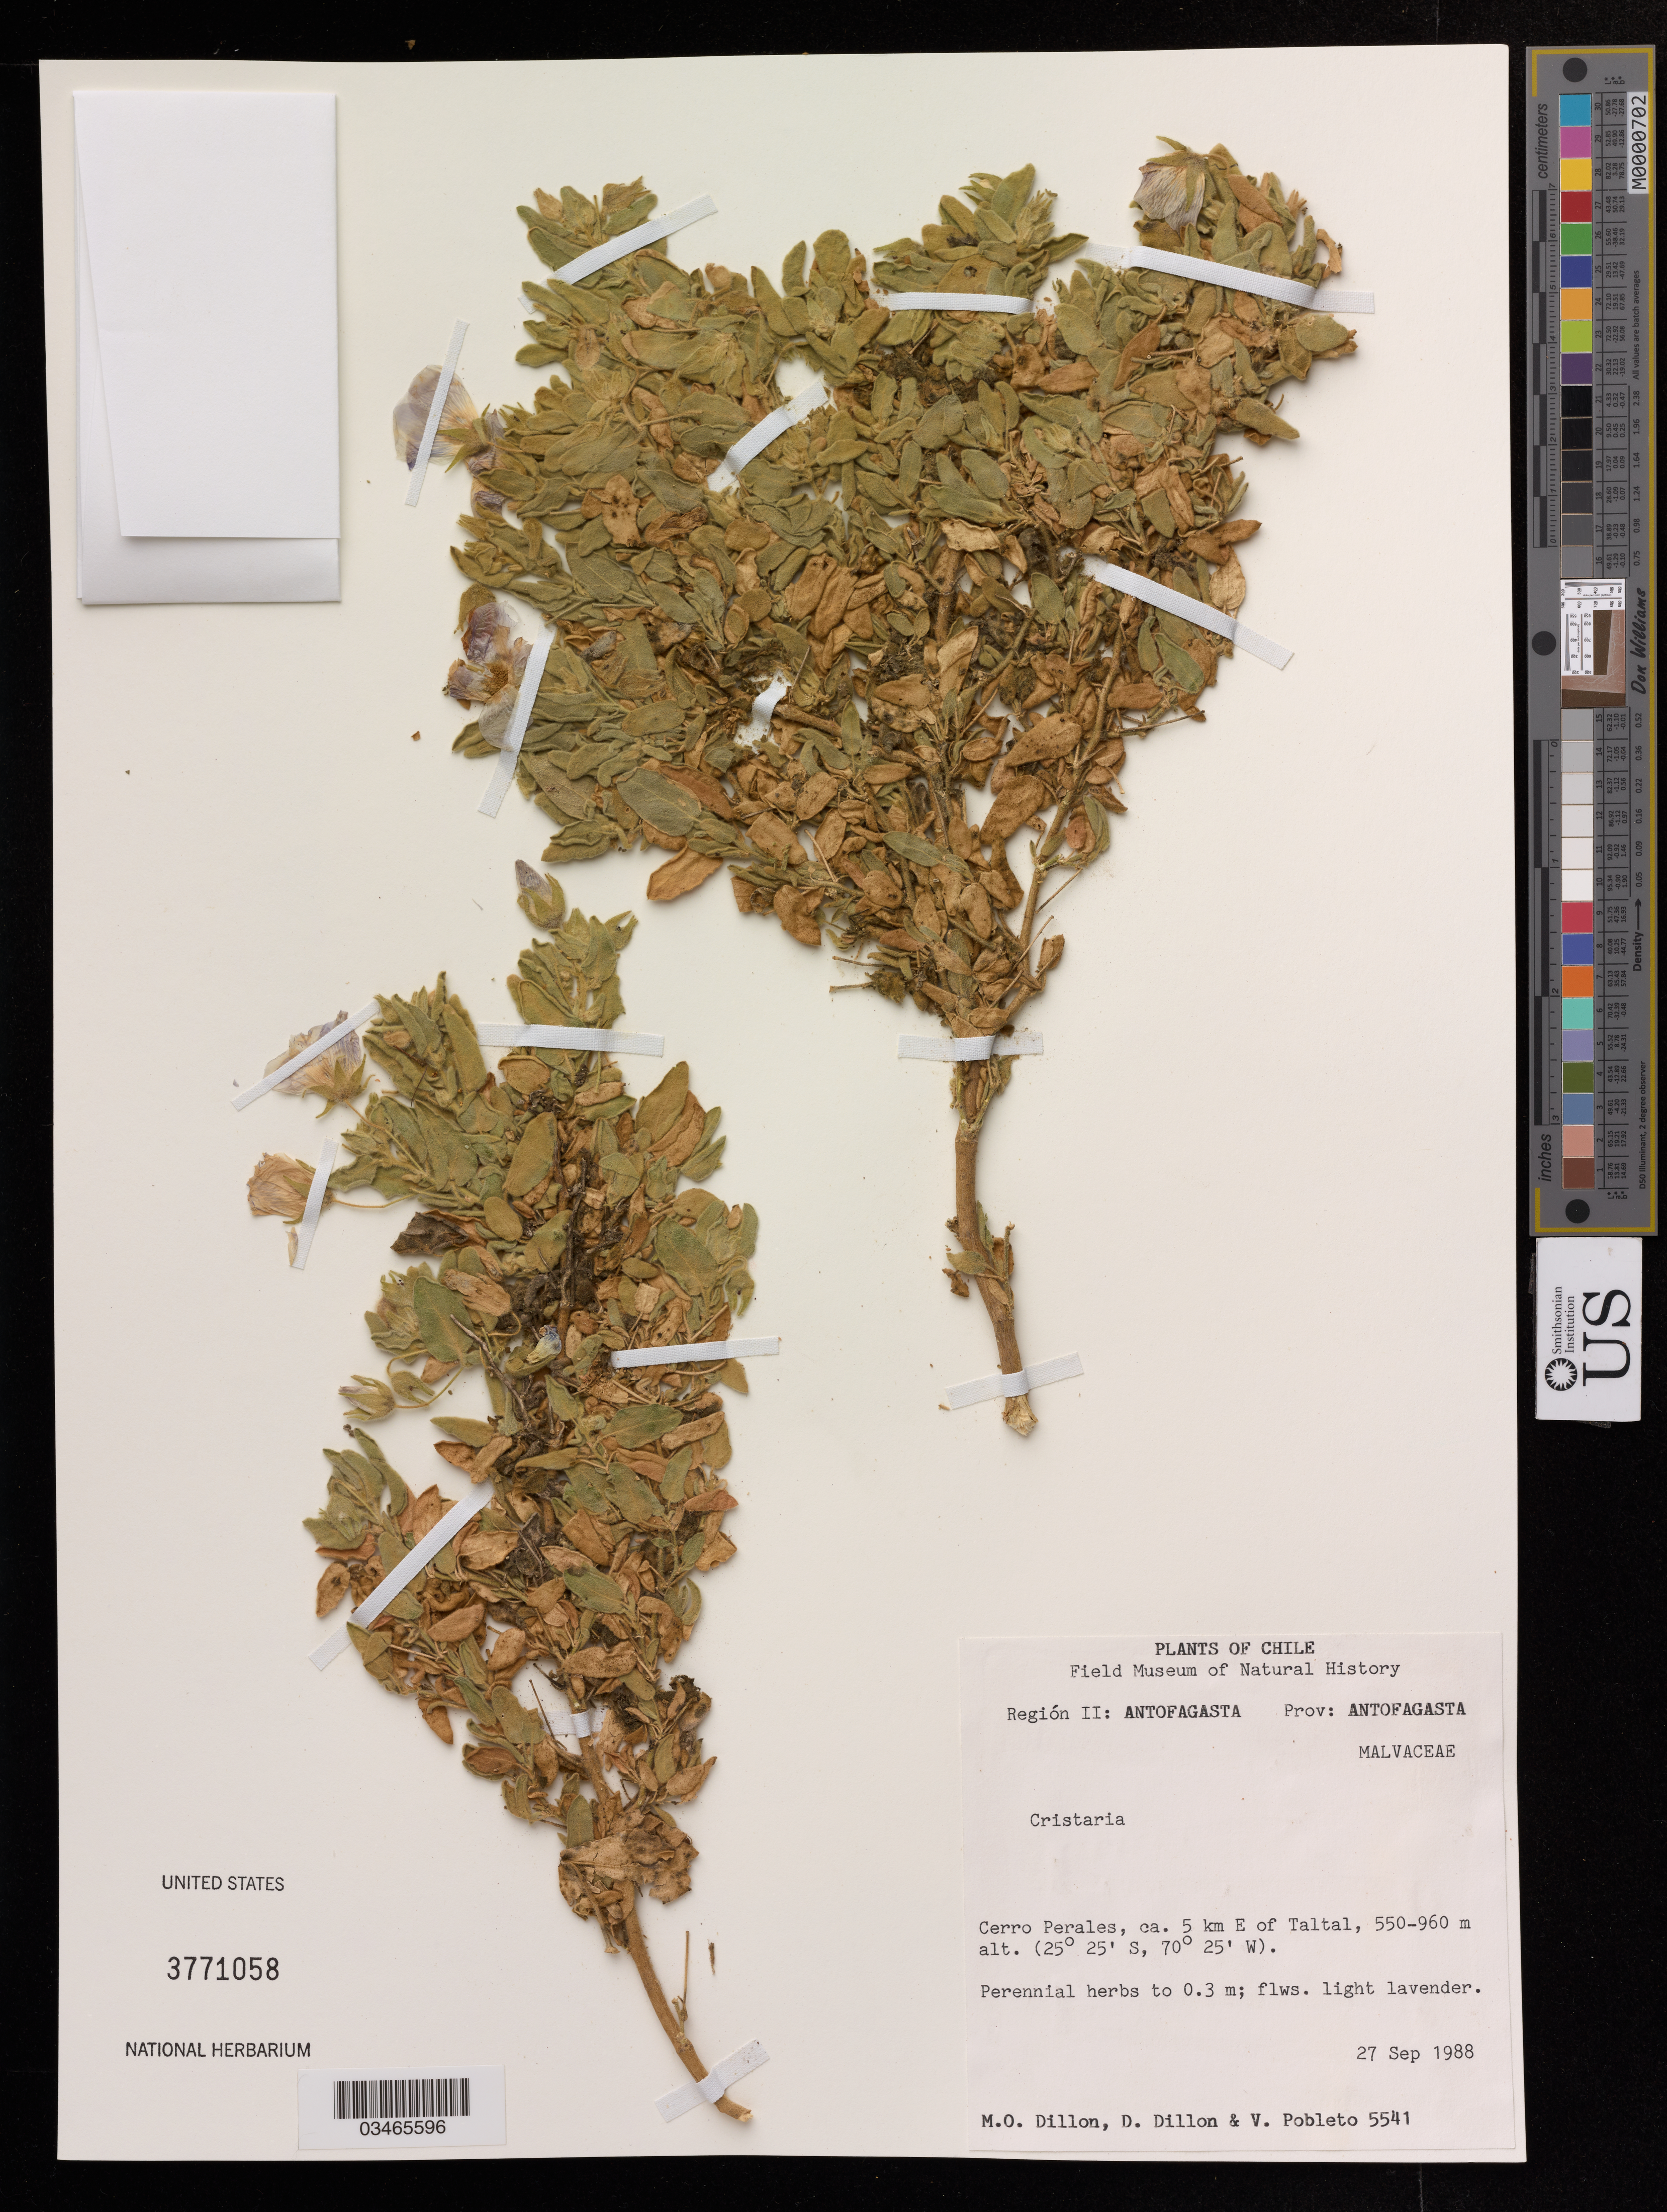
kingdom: Plantae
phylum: Tracheophyta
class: Magnoliopsida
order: Malvales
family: Malvaceae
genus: Cristaria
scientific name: Cristaria sp.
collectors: M. O. Dillon & D. Dillon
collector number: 5541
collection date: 1988-09-27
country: Chile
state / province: Antofagasta (II)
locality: Cerro Perales, ca. 5 km E of Taltal.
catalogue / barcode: US 3771058